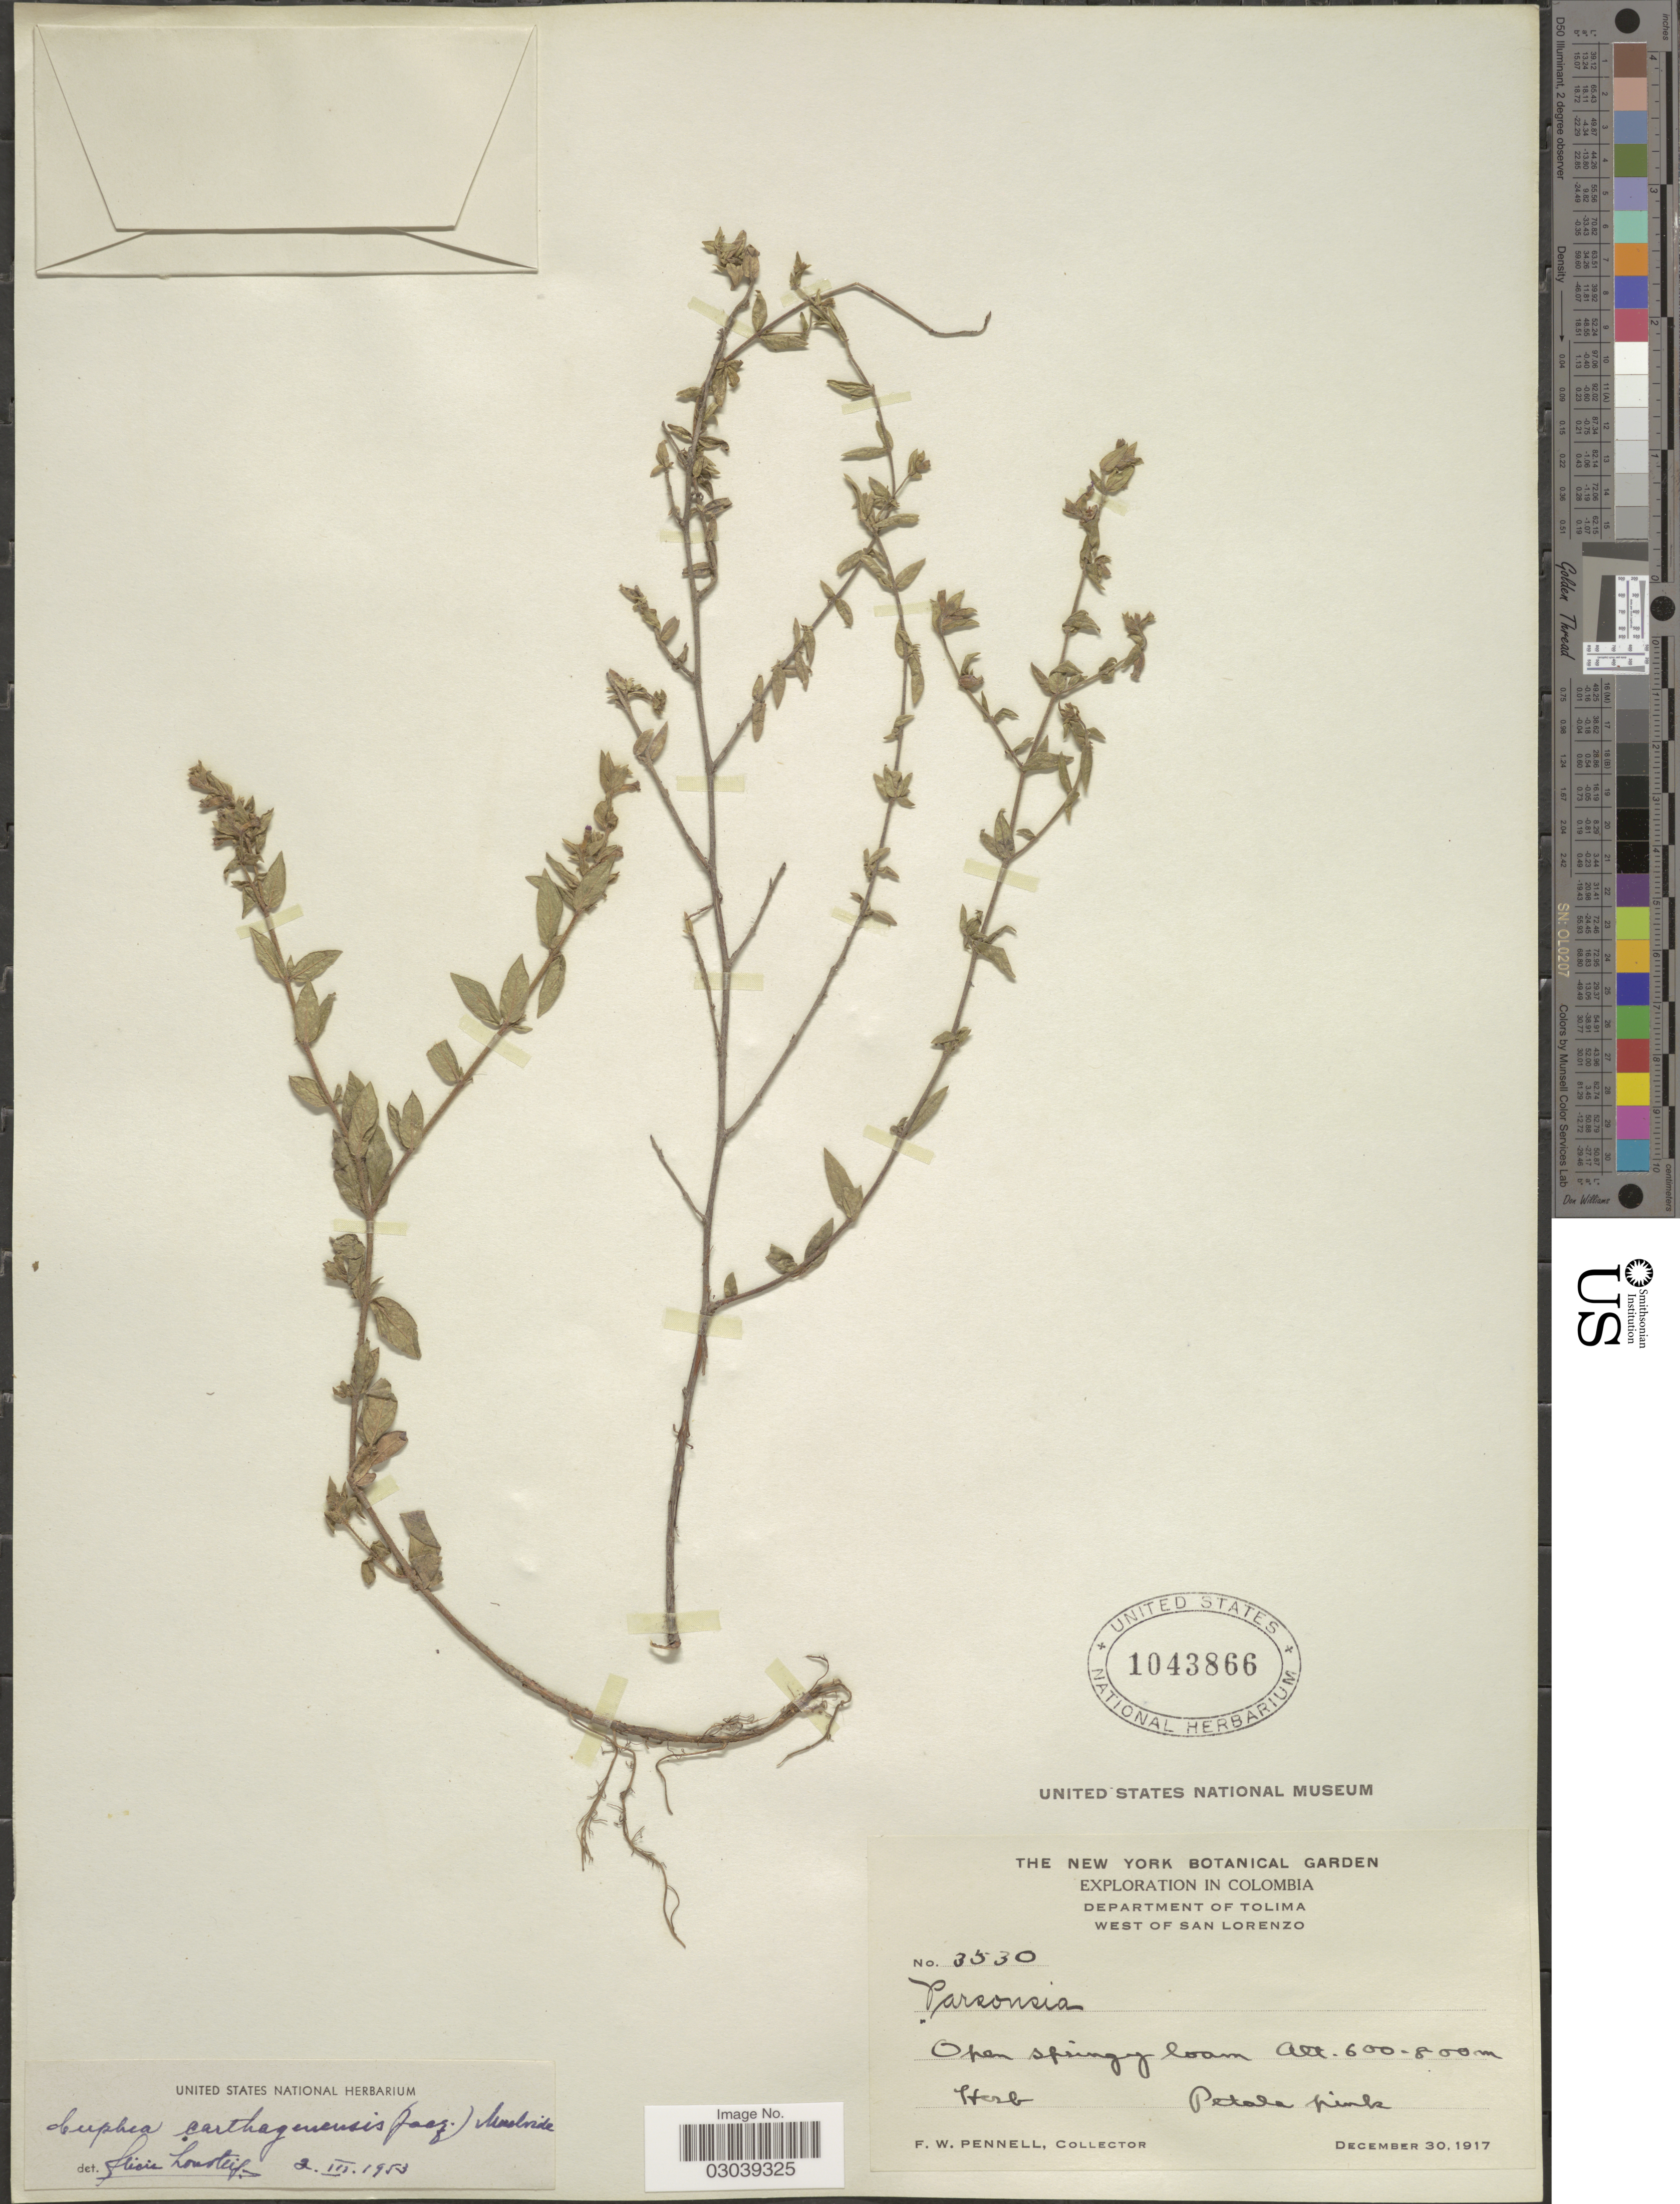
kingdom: Plantae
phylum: Tracheophyta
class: Magnoliopsida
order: Myrtales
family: Lythraceae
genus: Cuphea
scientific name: Cuphea carthagenensis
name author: (Jacq.) J.F. Macbr.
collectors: F. W. Pennell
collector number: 3530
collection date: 1917-12-30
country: Colombia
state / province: Tolima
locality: Department of Tolima. West of San Lorenzo.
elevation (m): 600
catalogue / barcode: US 1043866